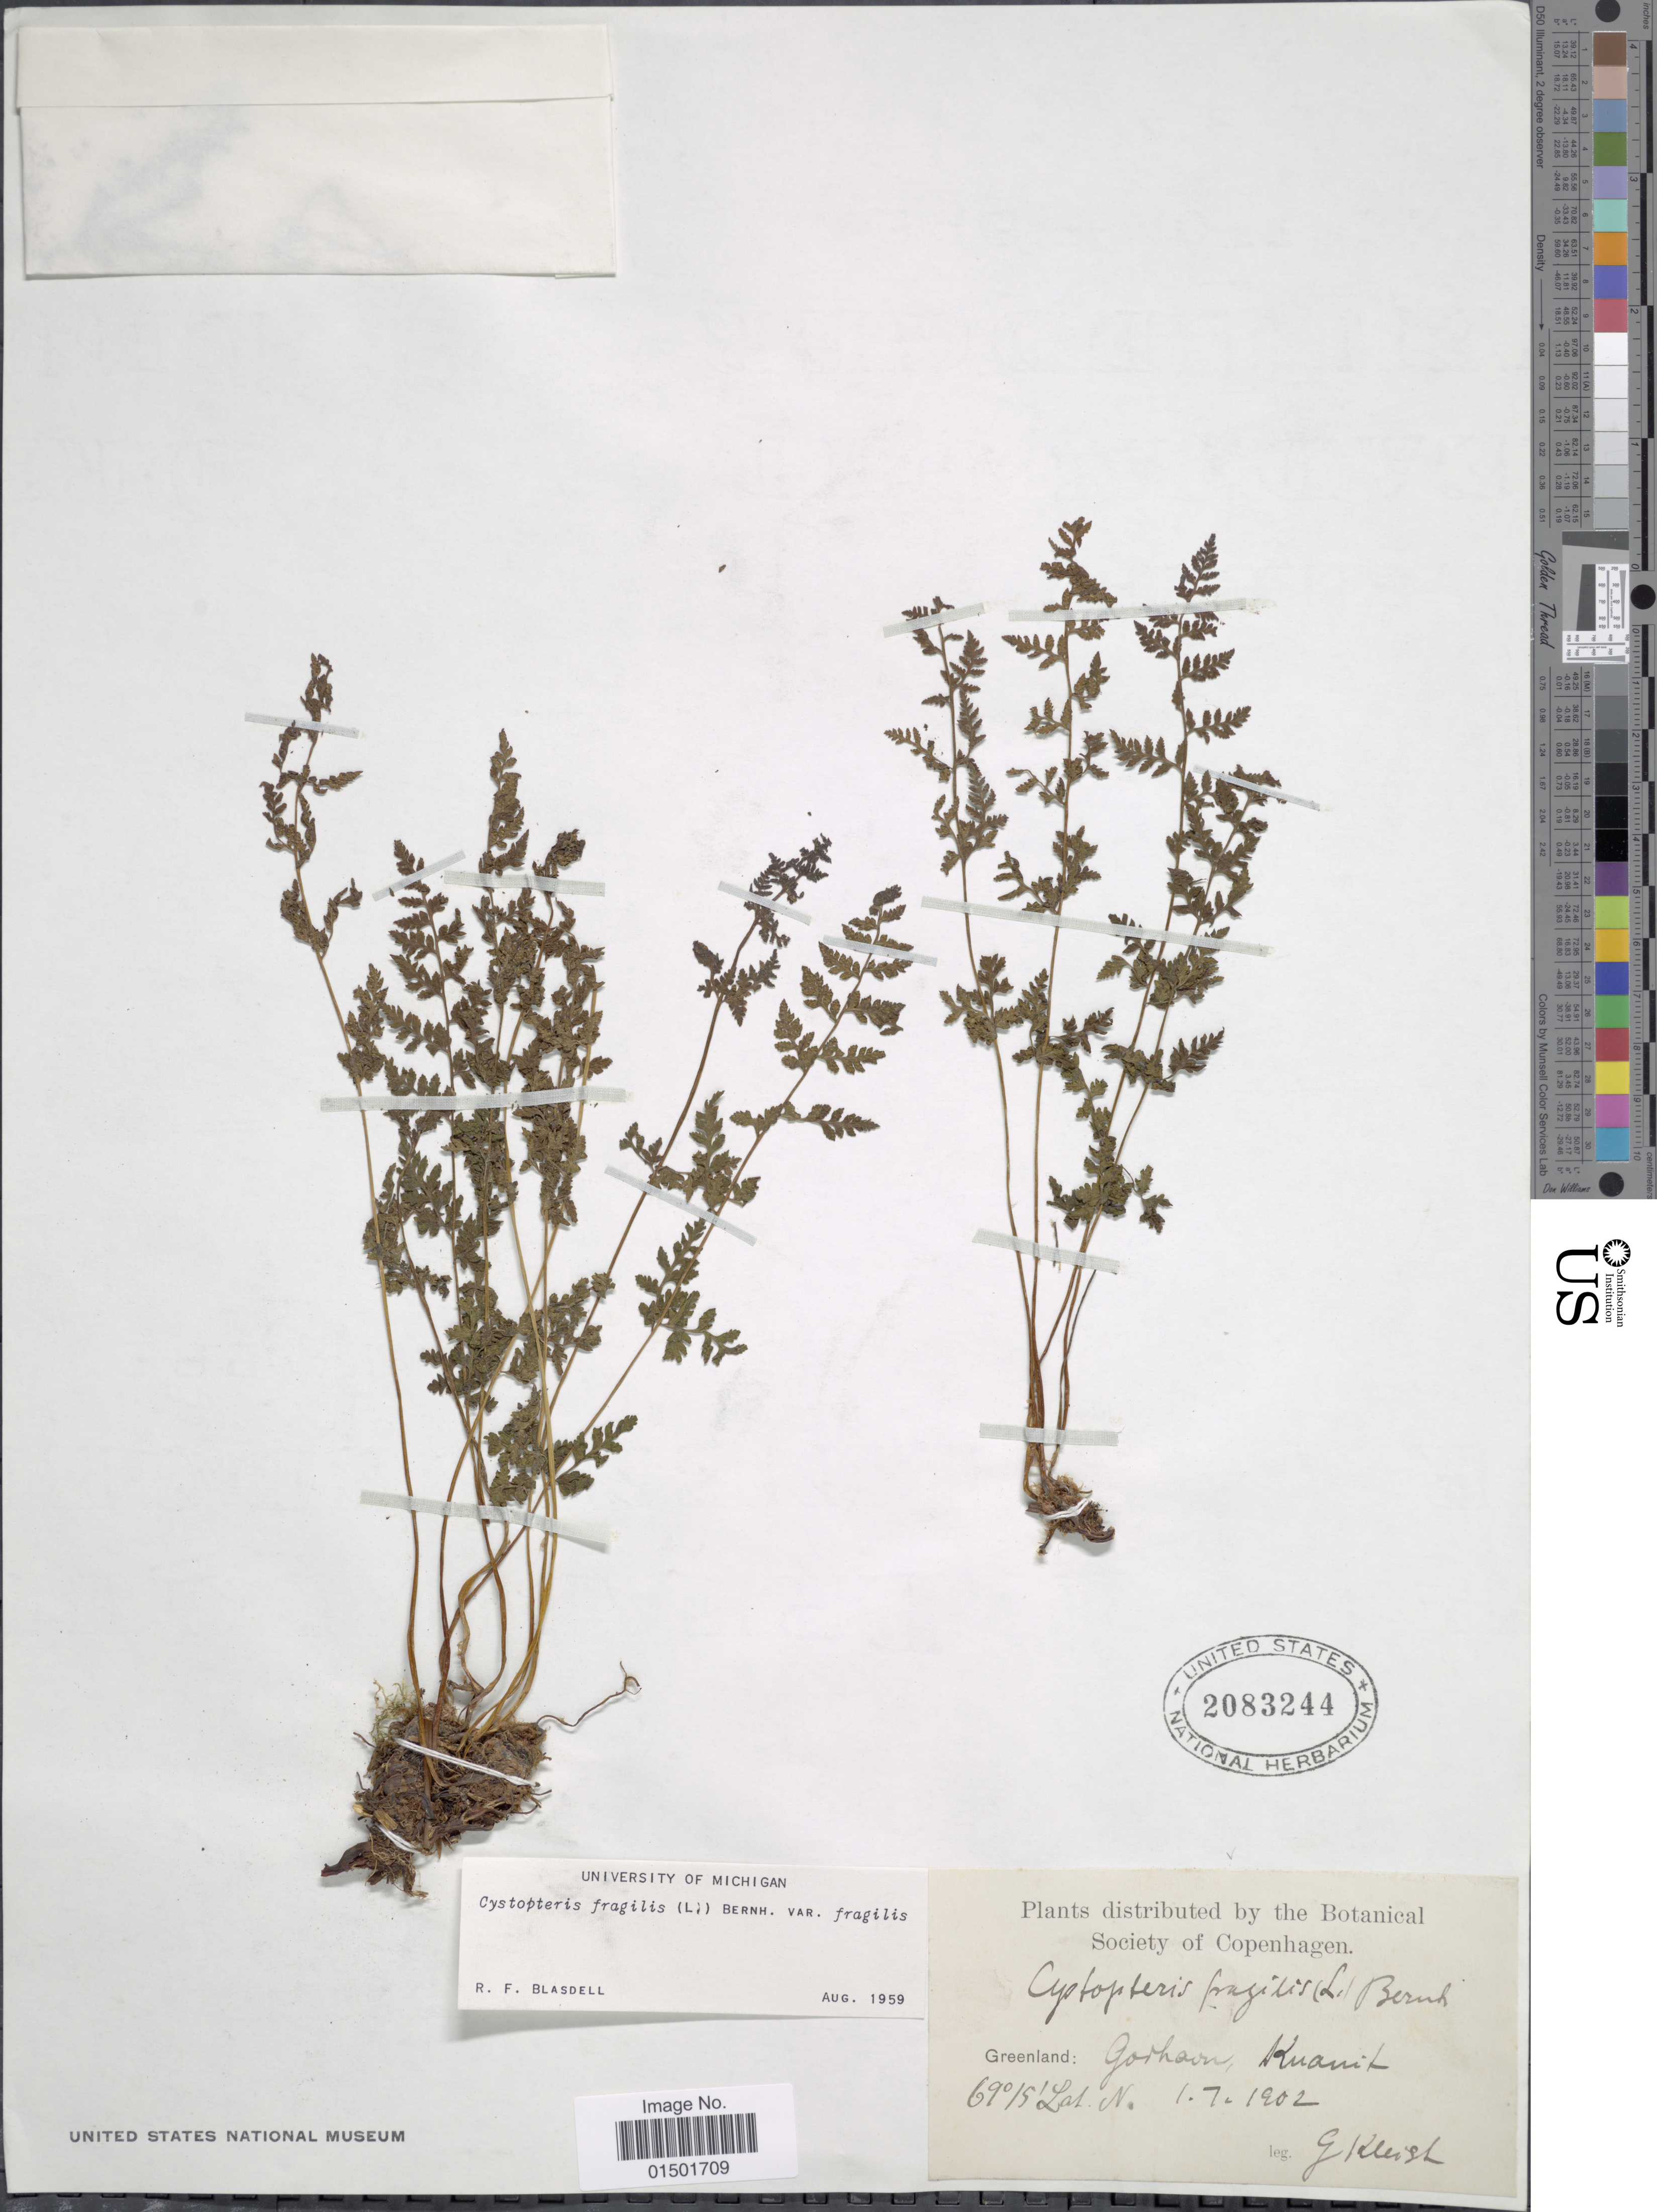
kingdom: Plantae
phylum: Tracheophyta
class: Polypodiopsida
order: Polypodiales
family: Cystopteridaceae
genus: Cystopteris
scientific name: Cystopteris fragilis var. fragilis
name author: (L.) Bernh.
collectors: G. Kleist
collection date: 1902-07-01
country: Greenland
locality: Gorhaon, Kuanit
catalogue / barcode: US 2083244